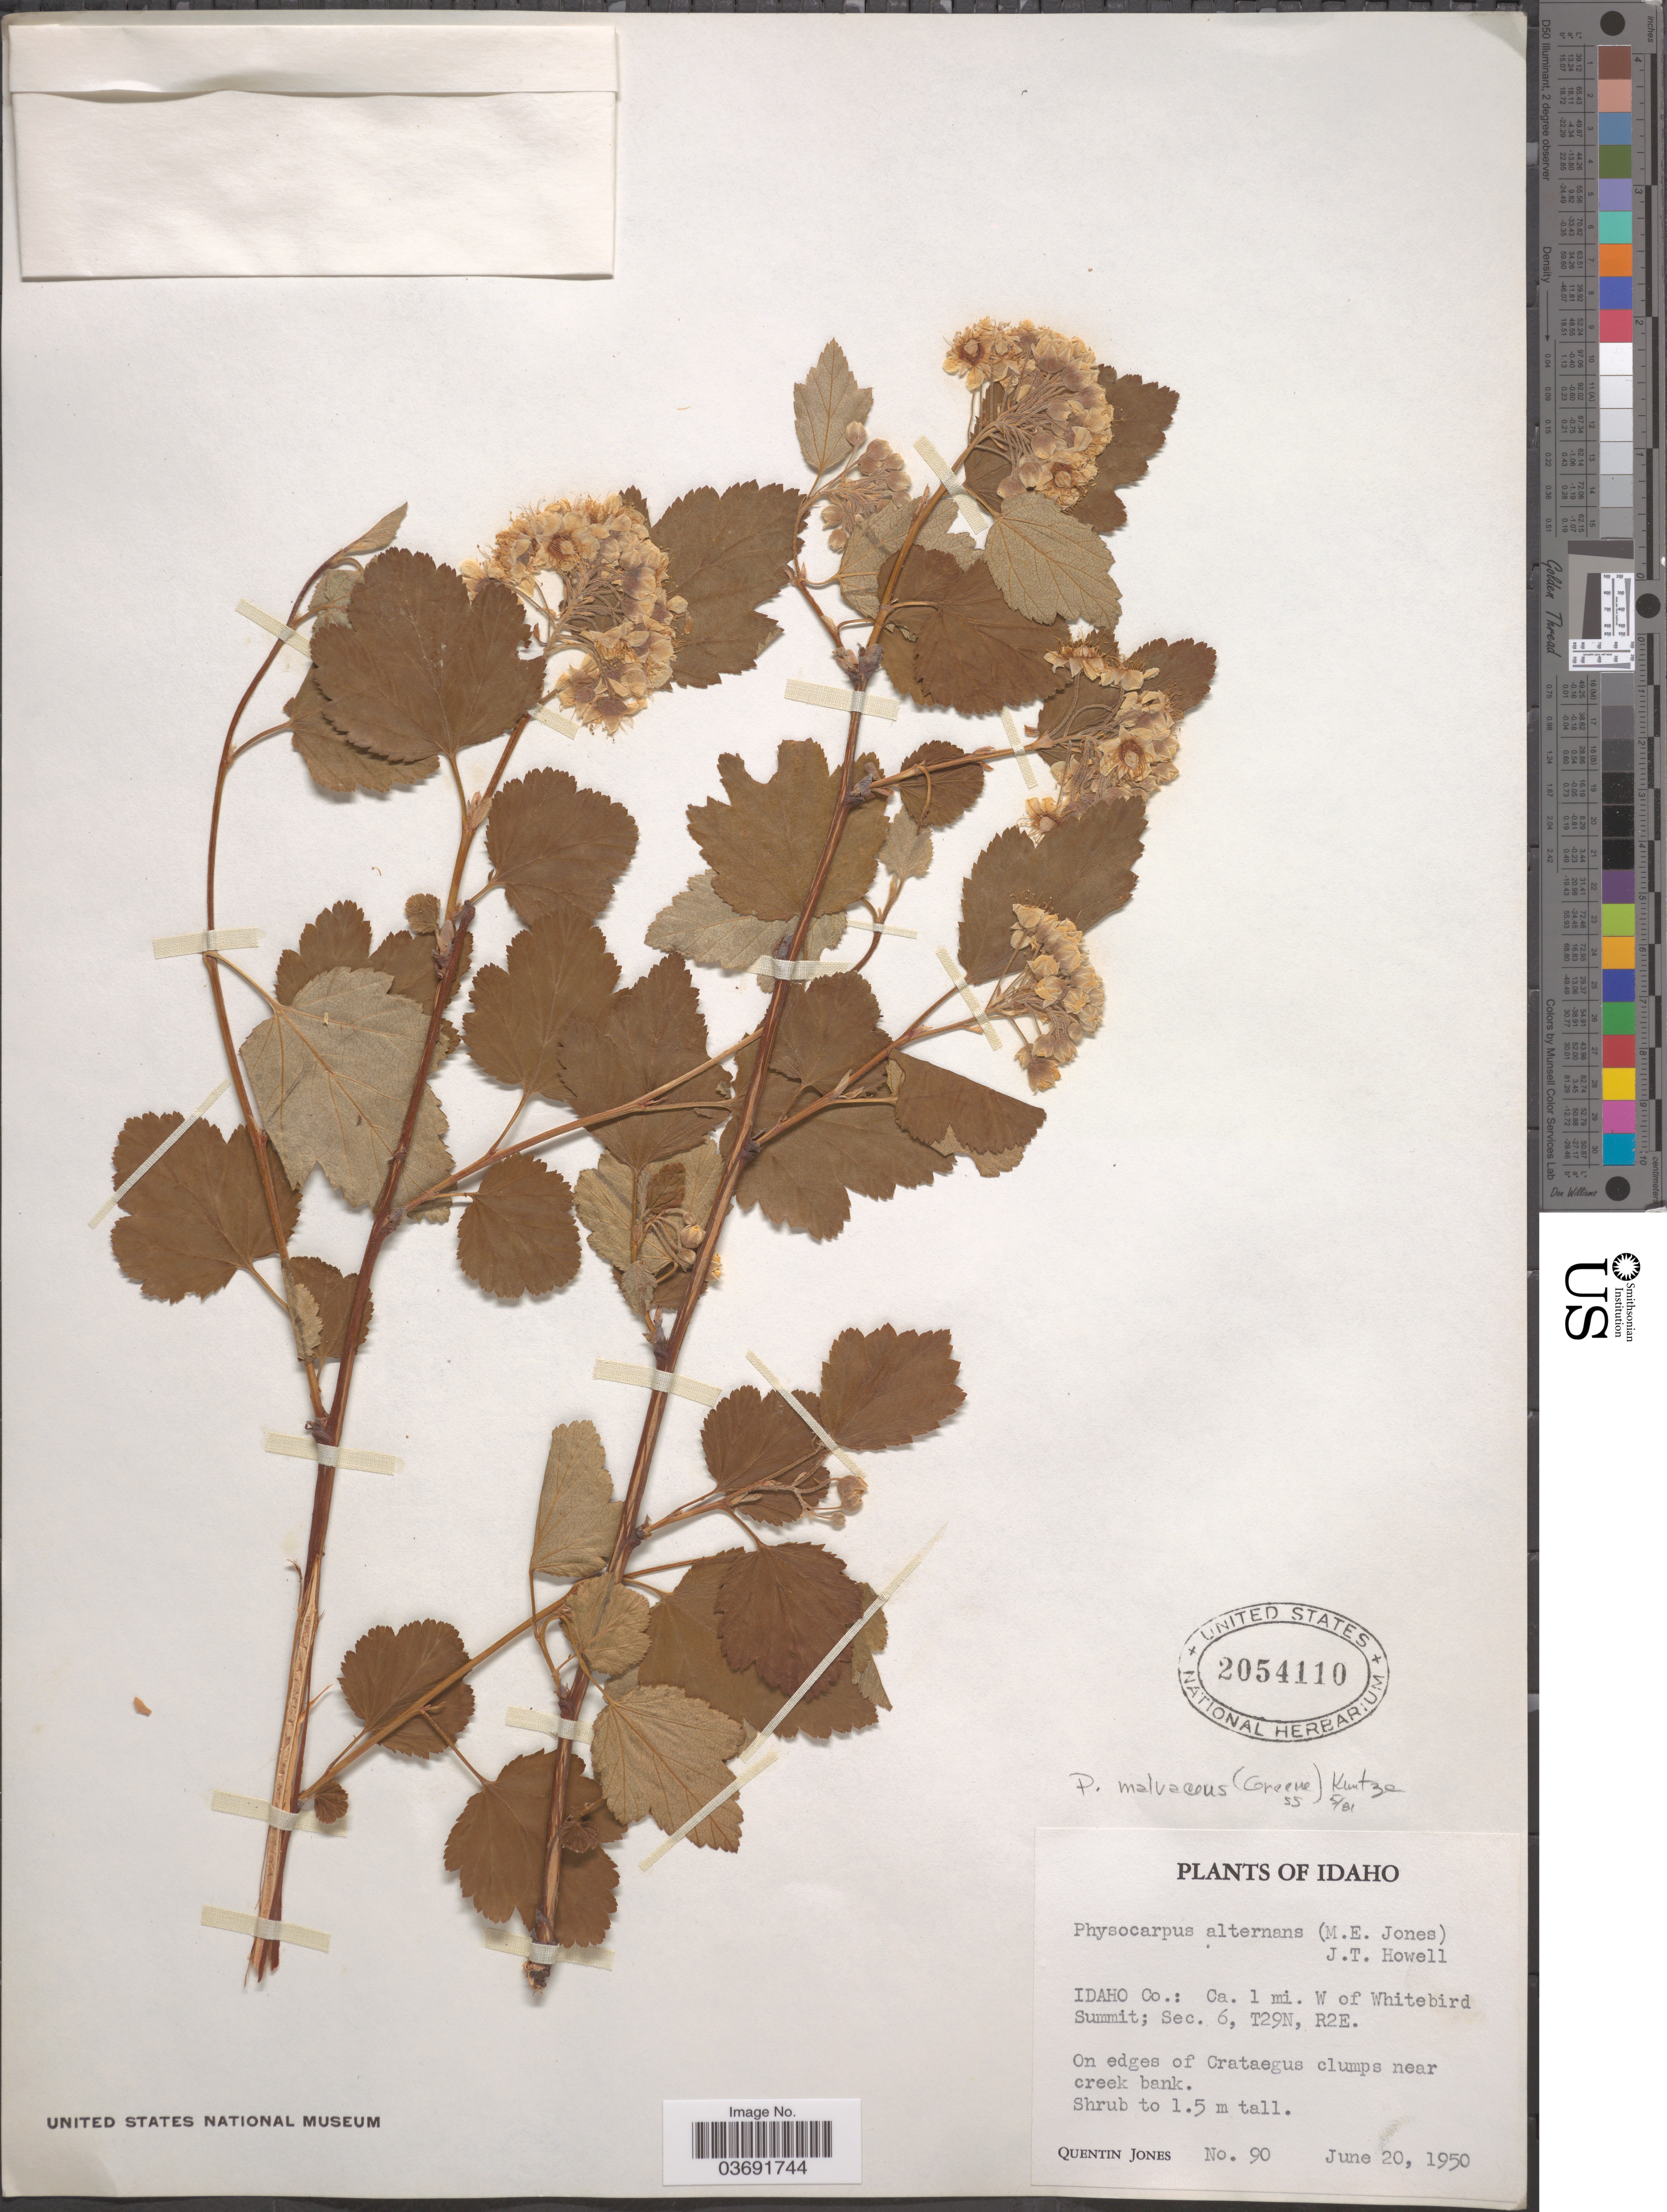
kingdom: Plantae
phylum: Tracheophyta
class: Magnoliopsida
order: Rosales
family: Rosaceae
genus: Physocarpus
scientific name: Physocarpus malvaceus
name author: (Greene) Kuntze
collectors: Q. Jones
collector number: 90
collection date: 1950-06-20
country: United States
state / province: Idaho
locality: Idaho Co.: Ca. 1 mi. W of Whitebird Summit; Sec. 6, T29N, R2E.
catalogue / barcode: US 2054110